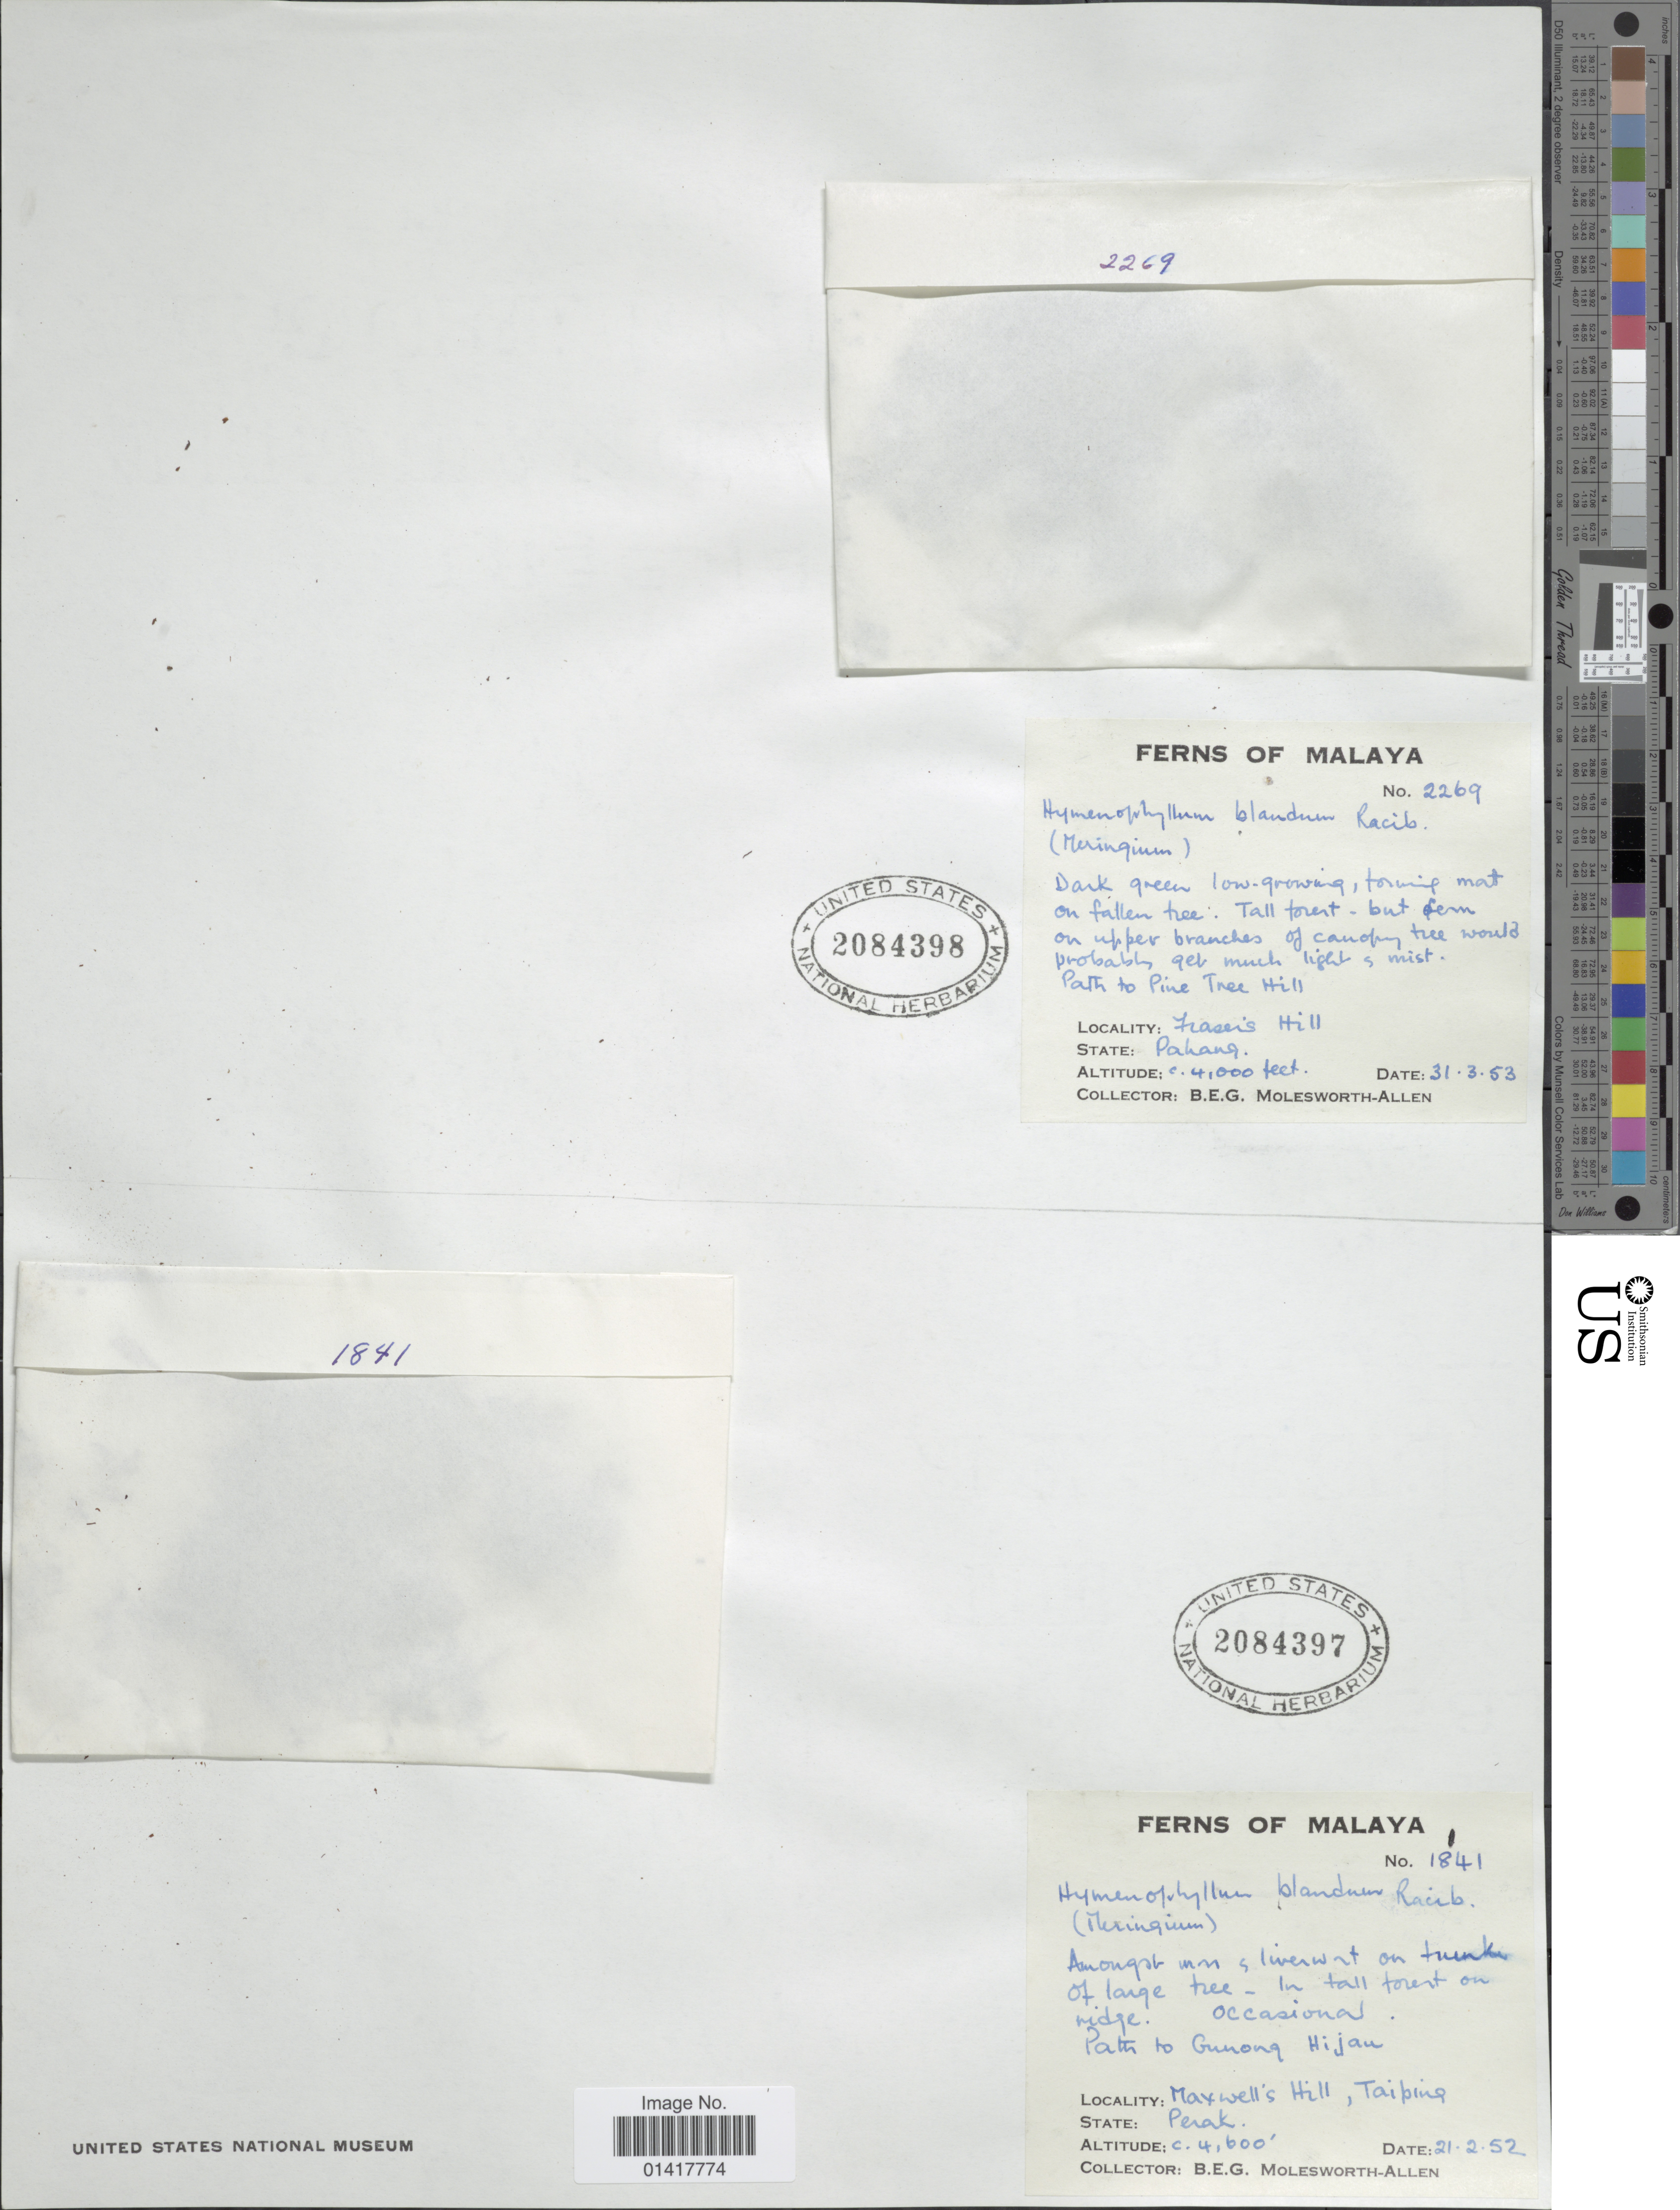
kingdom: Plantae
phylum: Tracheophyta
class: Polypodiopsida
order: Hymenophyllales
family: Hymenophyllaceae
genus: Hymenophyllum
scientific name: Hymenophyllum blandum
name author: Racib.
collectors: B. E. G. Molesworth-Allen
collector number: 1841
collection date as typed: Transcribed d/m/y: 21/2/52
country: Malaysia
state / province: Perak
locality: Maxwell's Hill, Taiping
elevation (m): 1402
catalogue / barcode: US 2084397